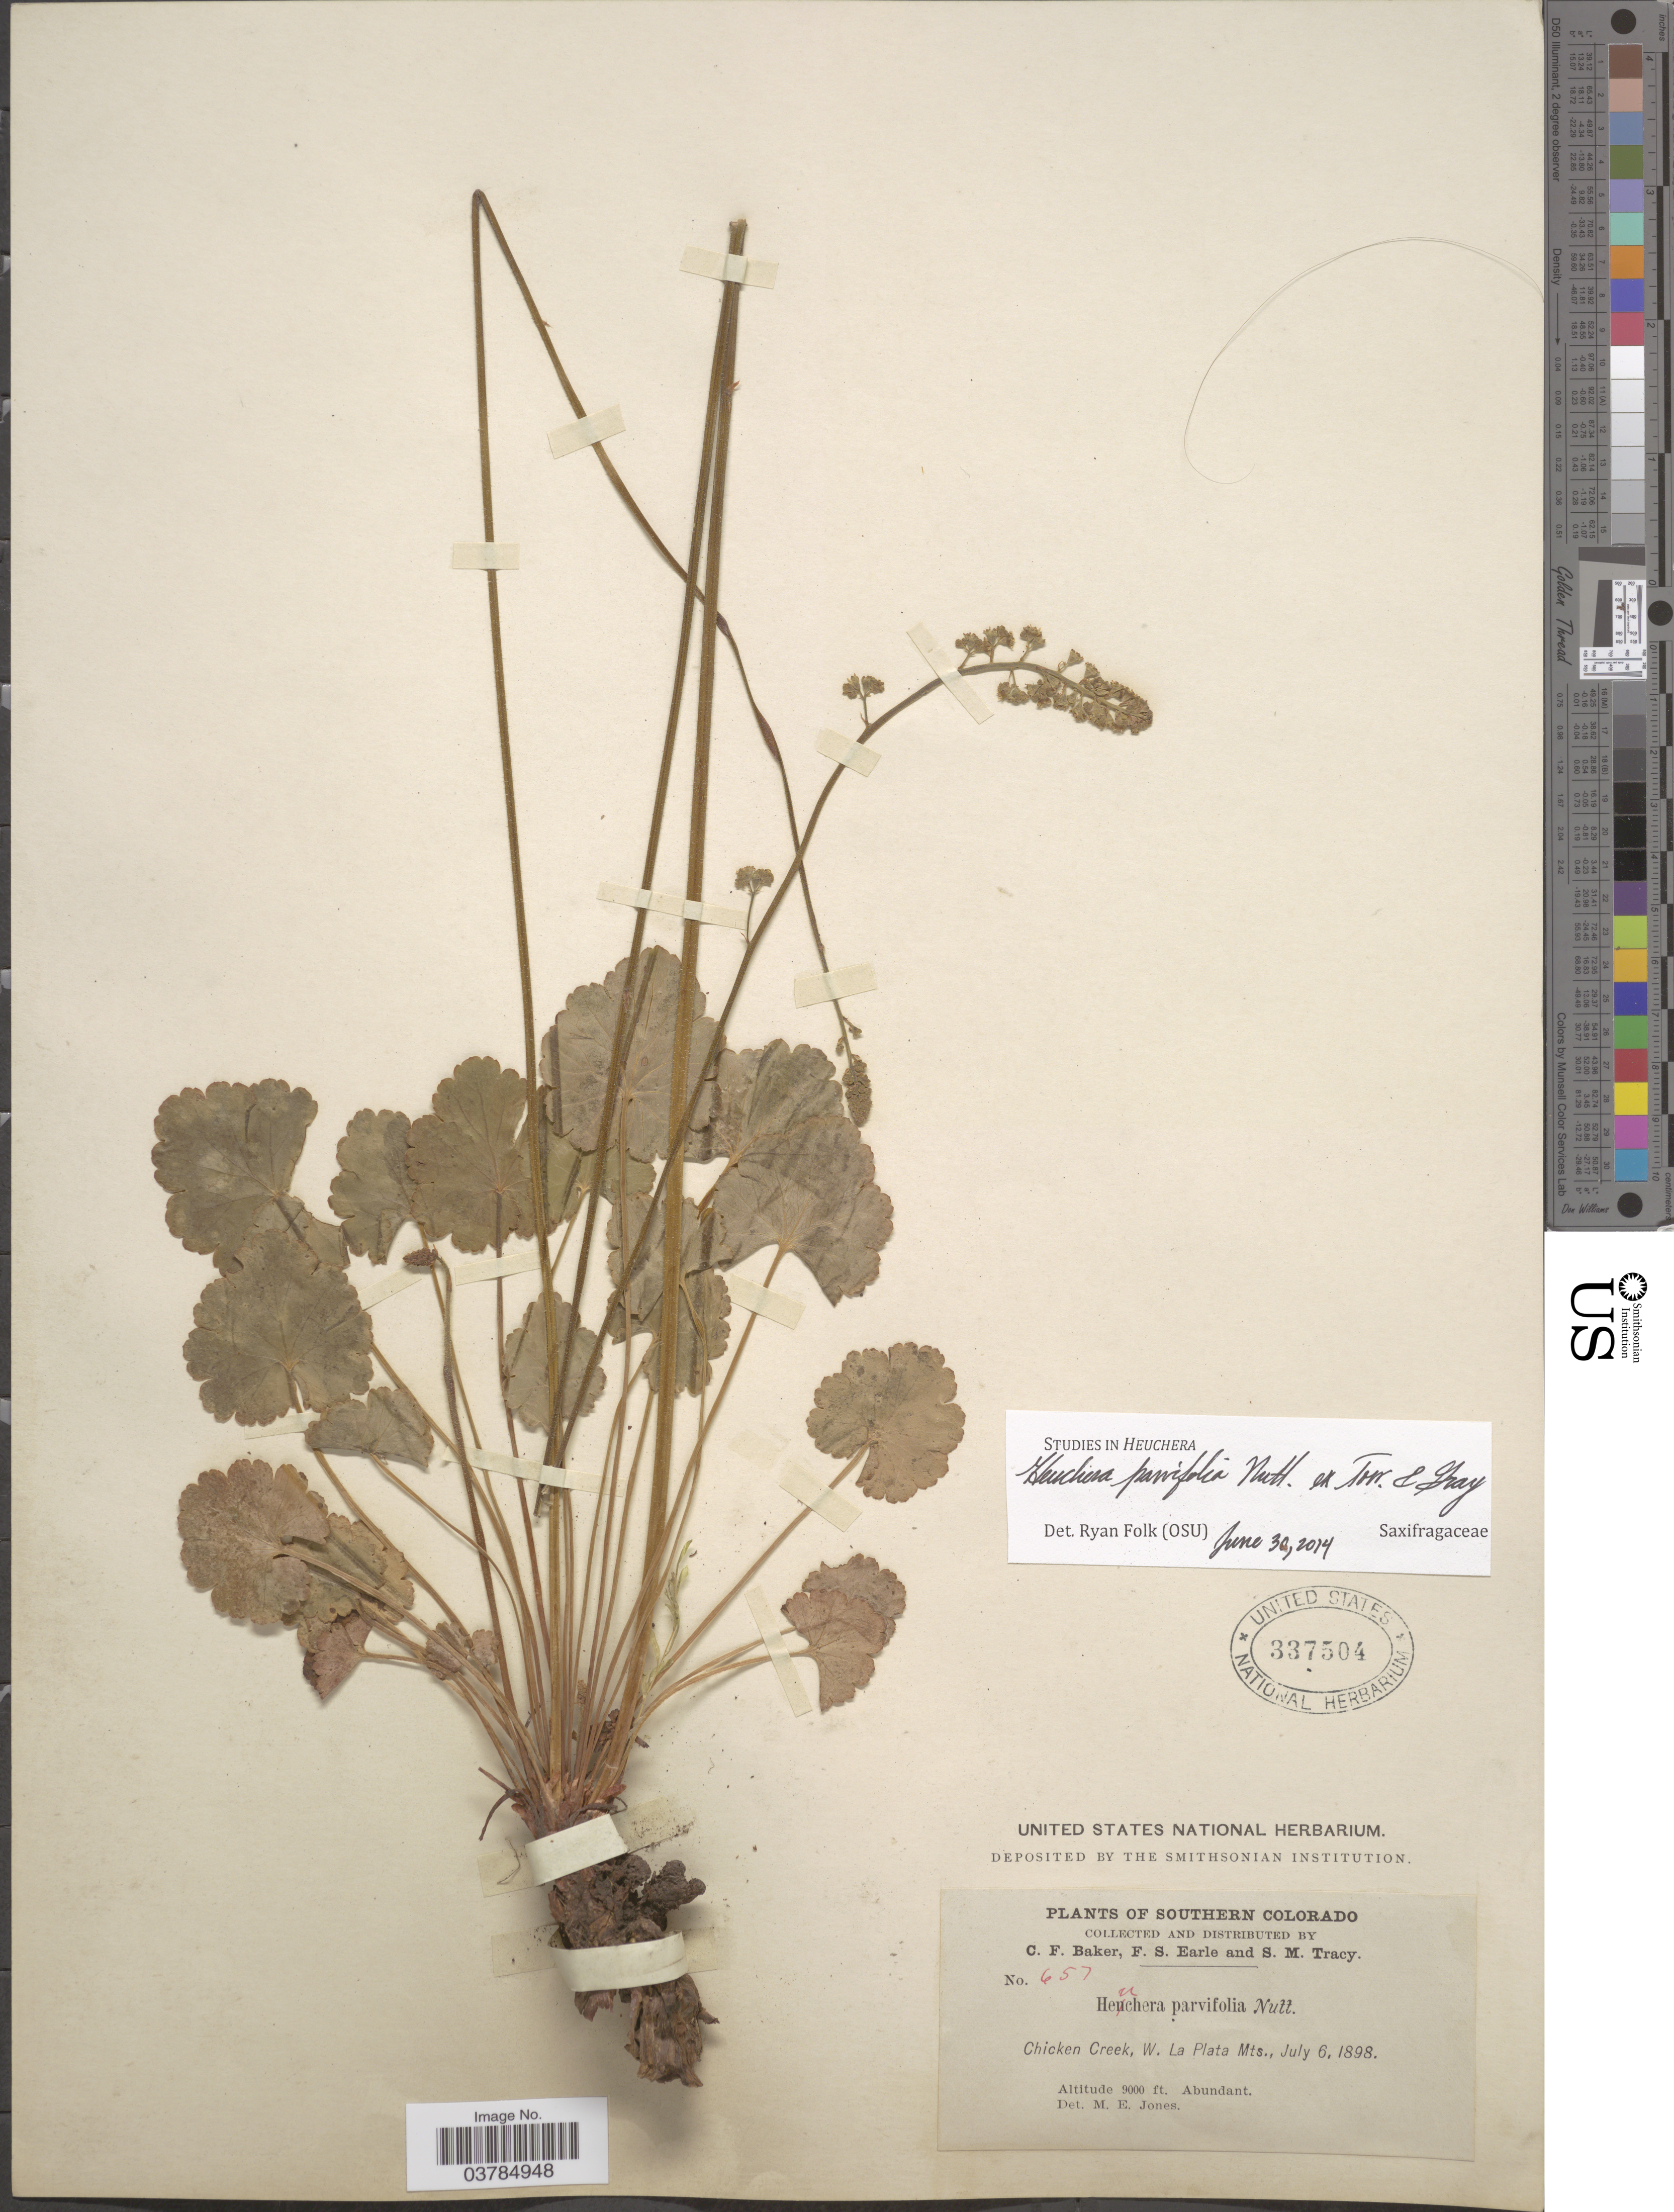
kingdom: Plantae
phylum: Tracheophyta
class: Magnoliopsida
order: Saxifragales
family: Saxifragaceae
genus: Heuchera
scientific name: Heuchera parvifolia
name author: Nutt.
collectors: C. F. Baker, F. S. Earle & S. M. Tracy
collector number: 657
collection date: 1898-07-06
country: United States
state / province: Colorado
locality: Southern Colorado. Chicken Creek, W. La Plata Mts.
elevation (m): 2743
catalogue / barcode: US 337504